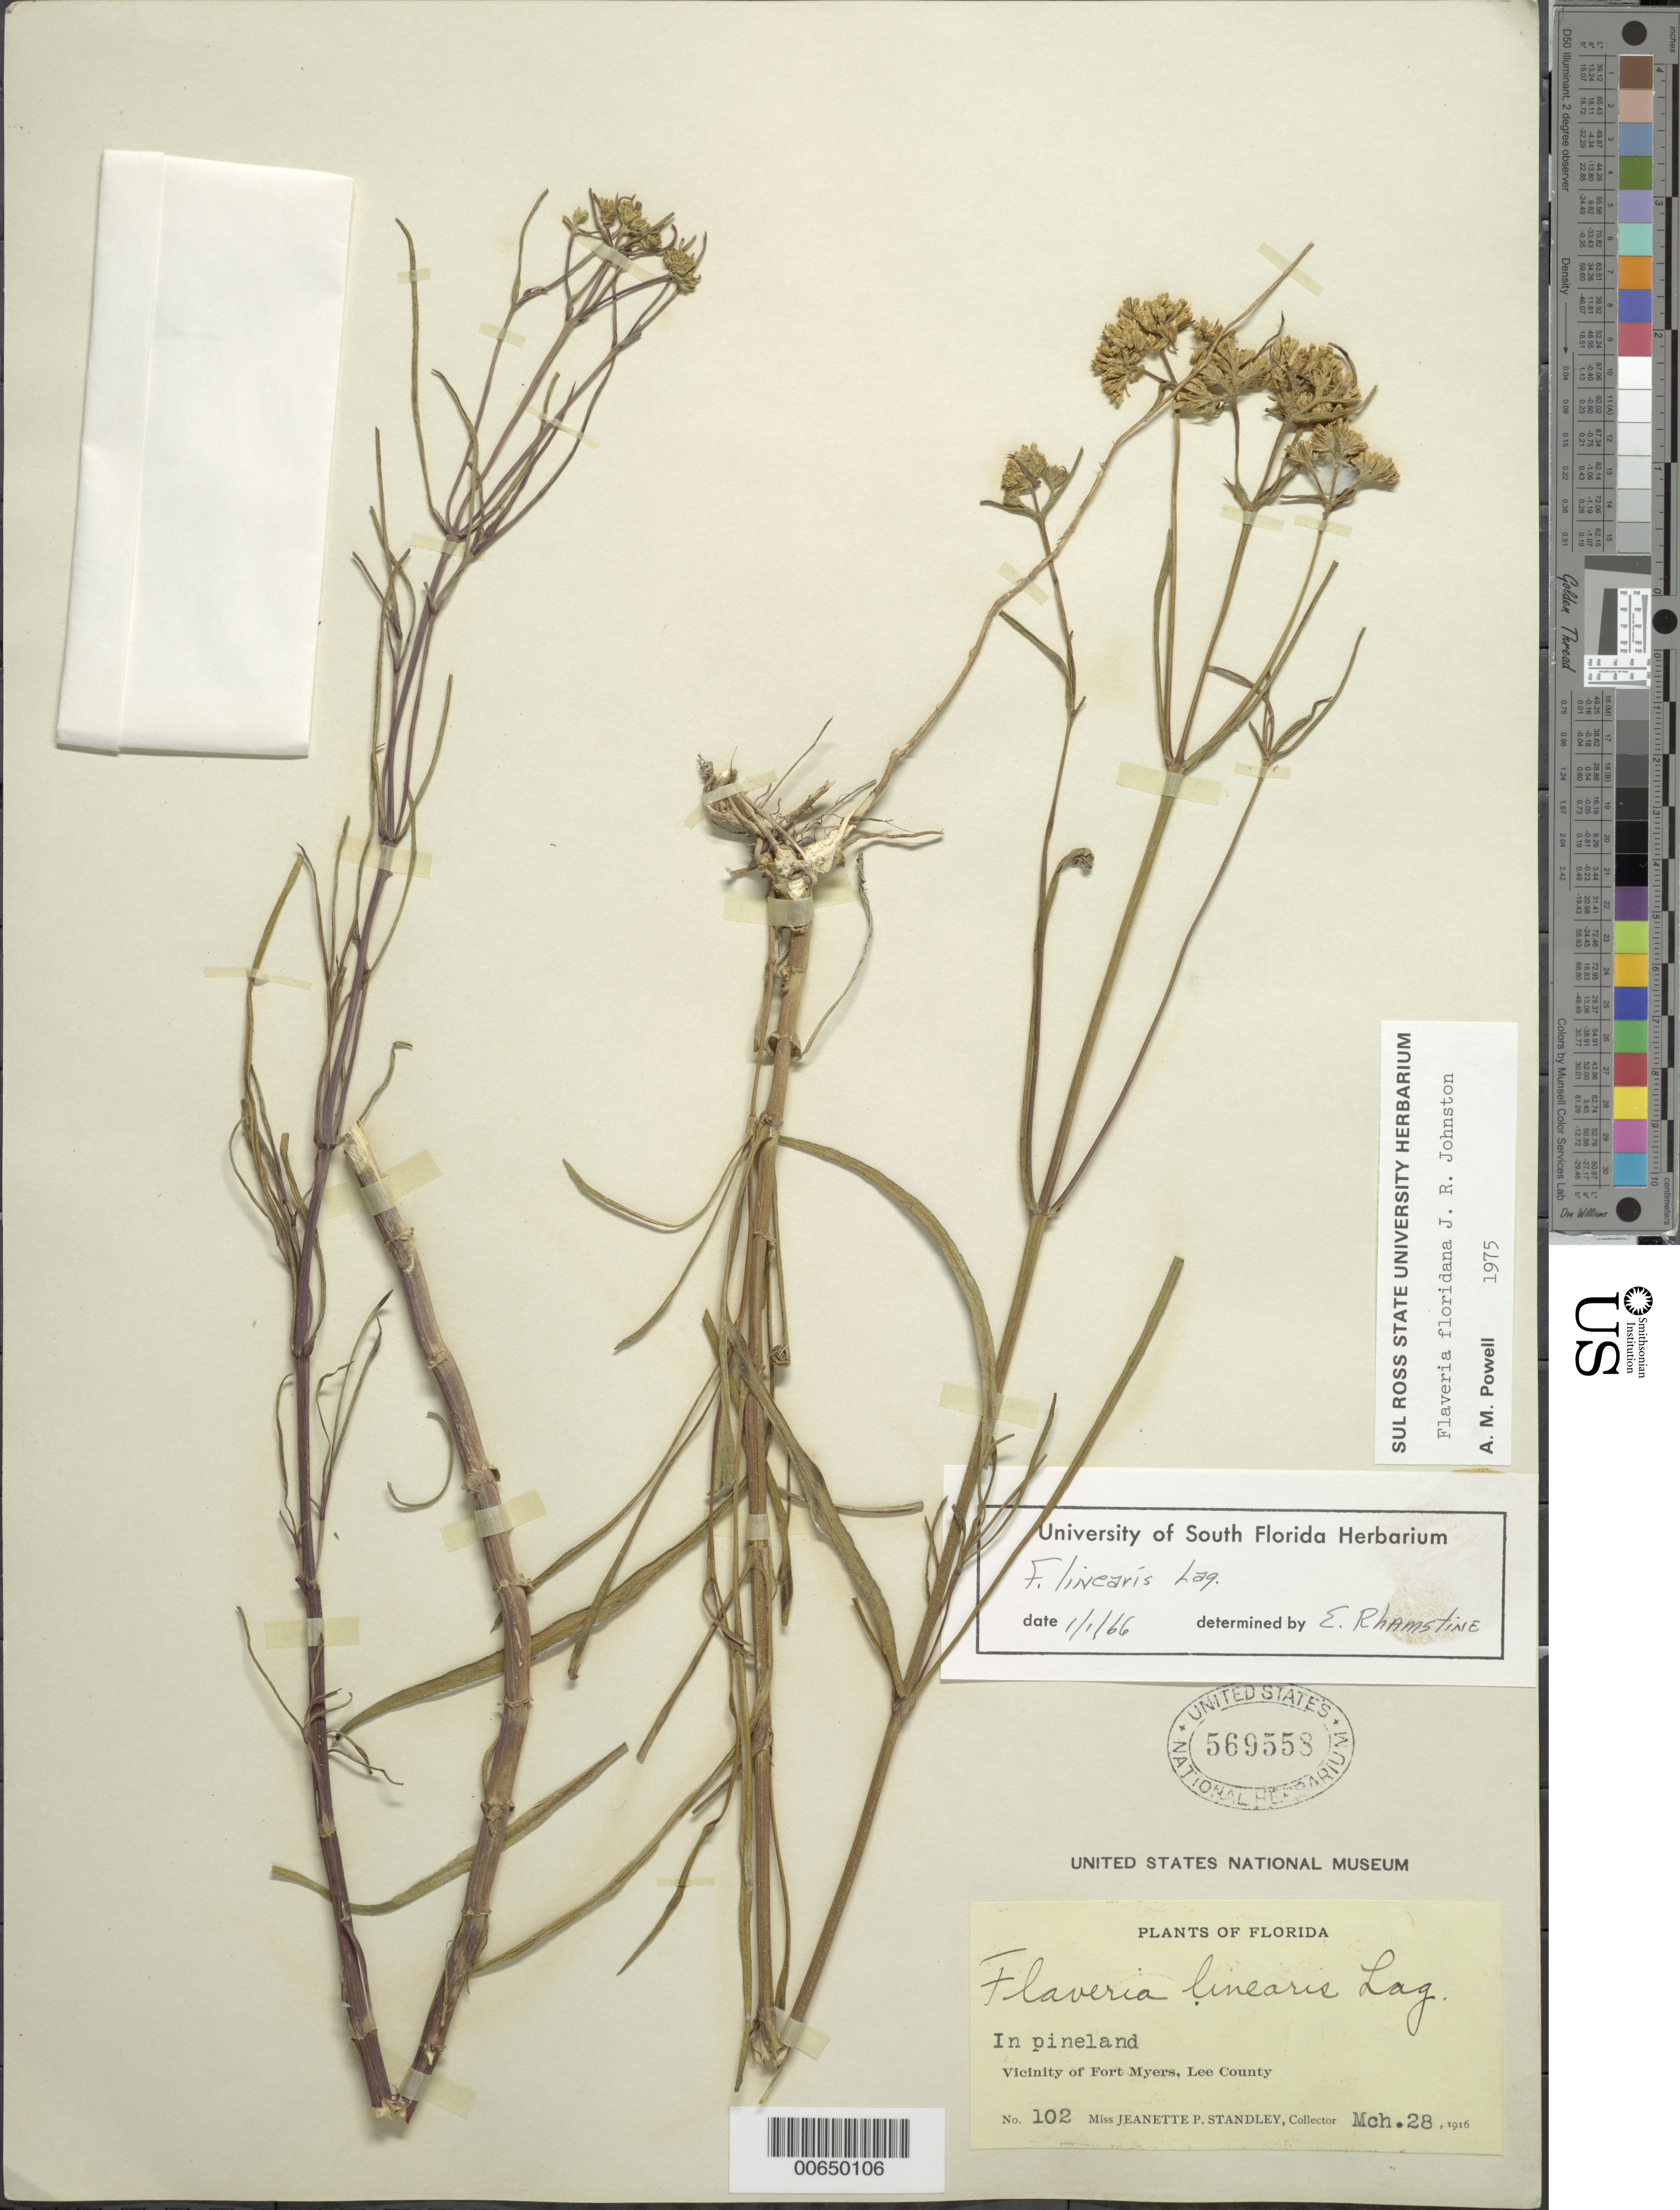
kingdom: Plantae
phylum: Tracheophyta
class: Magnoliopsida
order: Asterales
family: Asteraceae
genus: Flaveria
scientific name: Flaveria floridana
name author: J.R. Johnst.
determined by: Rhamstine, E.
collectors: J. P. Standley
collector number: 102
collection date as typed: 28 Mar 1916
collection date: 1916-03-28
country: United States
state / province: Florida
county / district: Lee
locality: Vicinity of Ft. Myers.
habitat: In pineland.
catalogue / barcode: US 569558